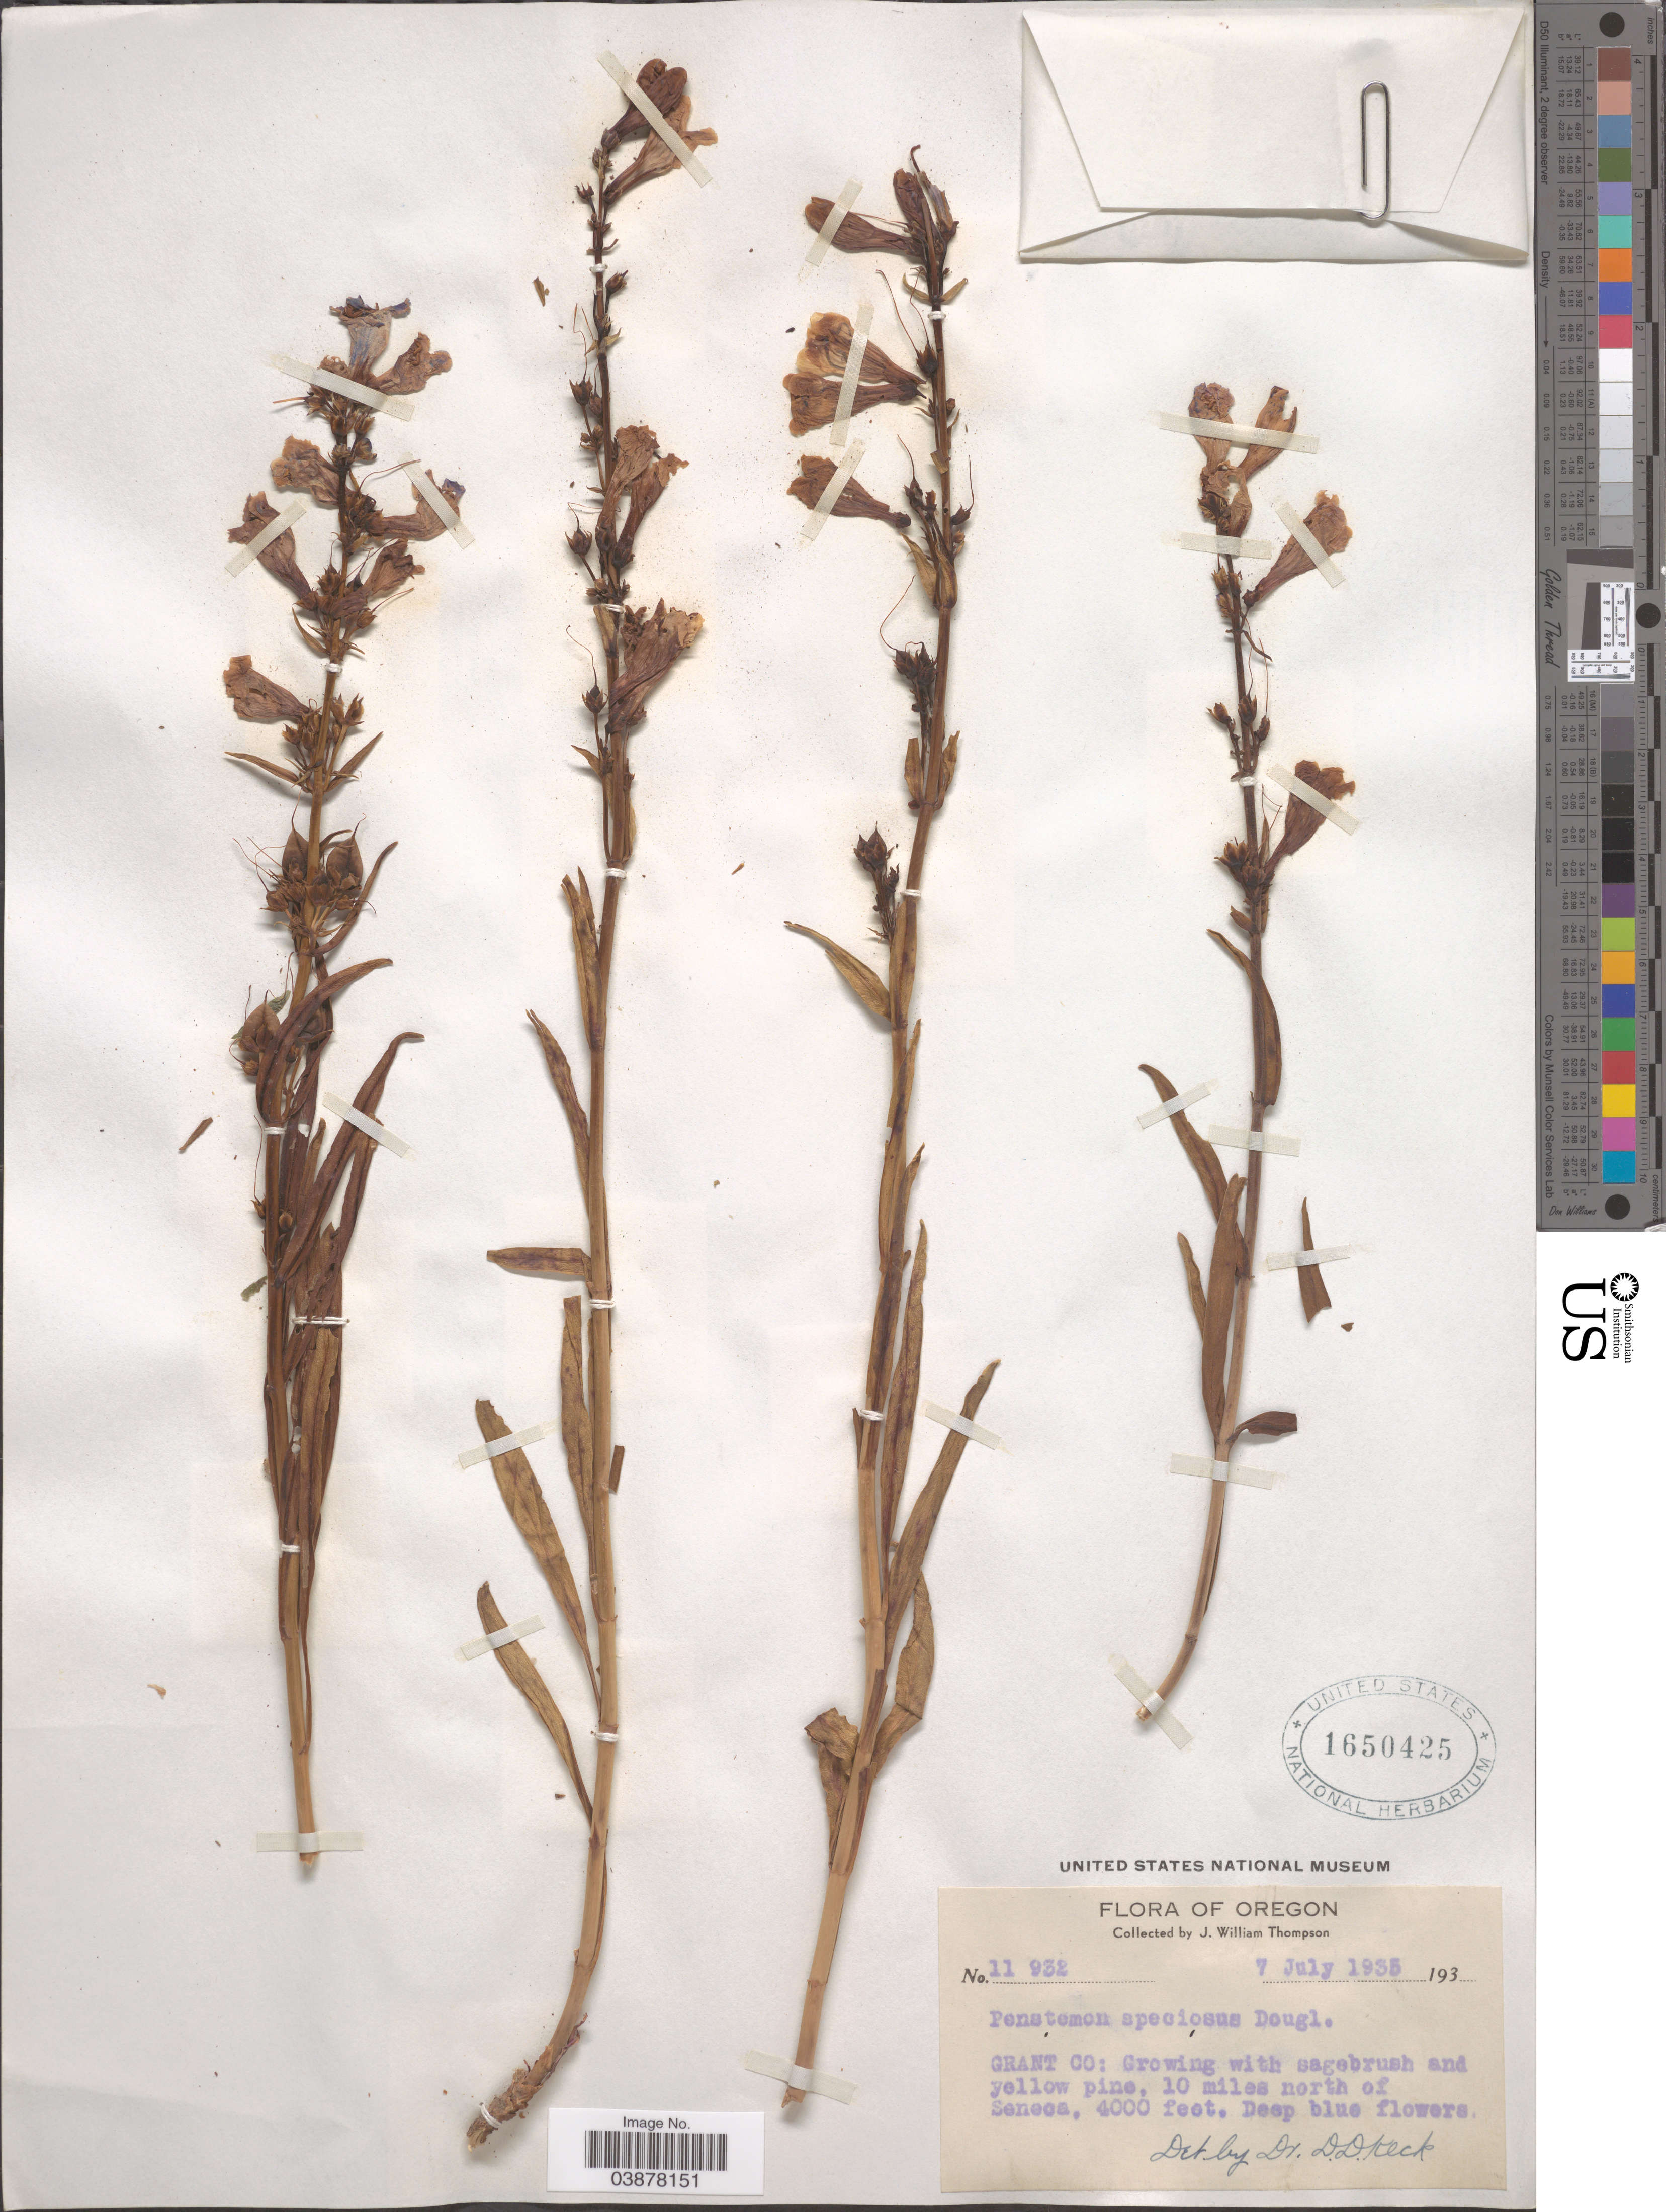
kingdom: Plantae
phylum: Tracheophyta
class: Magnoliopsida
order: Lamiales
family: Plantaginaceae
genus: Penstemon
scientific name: Penstemon speciosus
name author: Douglas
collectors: J. W. Thompson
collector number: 11932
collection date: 1935-07-07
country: United States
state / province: Oregon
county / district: Grant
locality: Grant Co: 10 miles north of Seneca.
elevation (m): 1219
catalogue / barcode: US 1650425